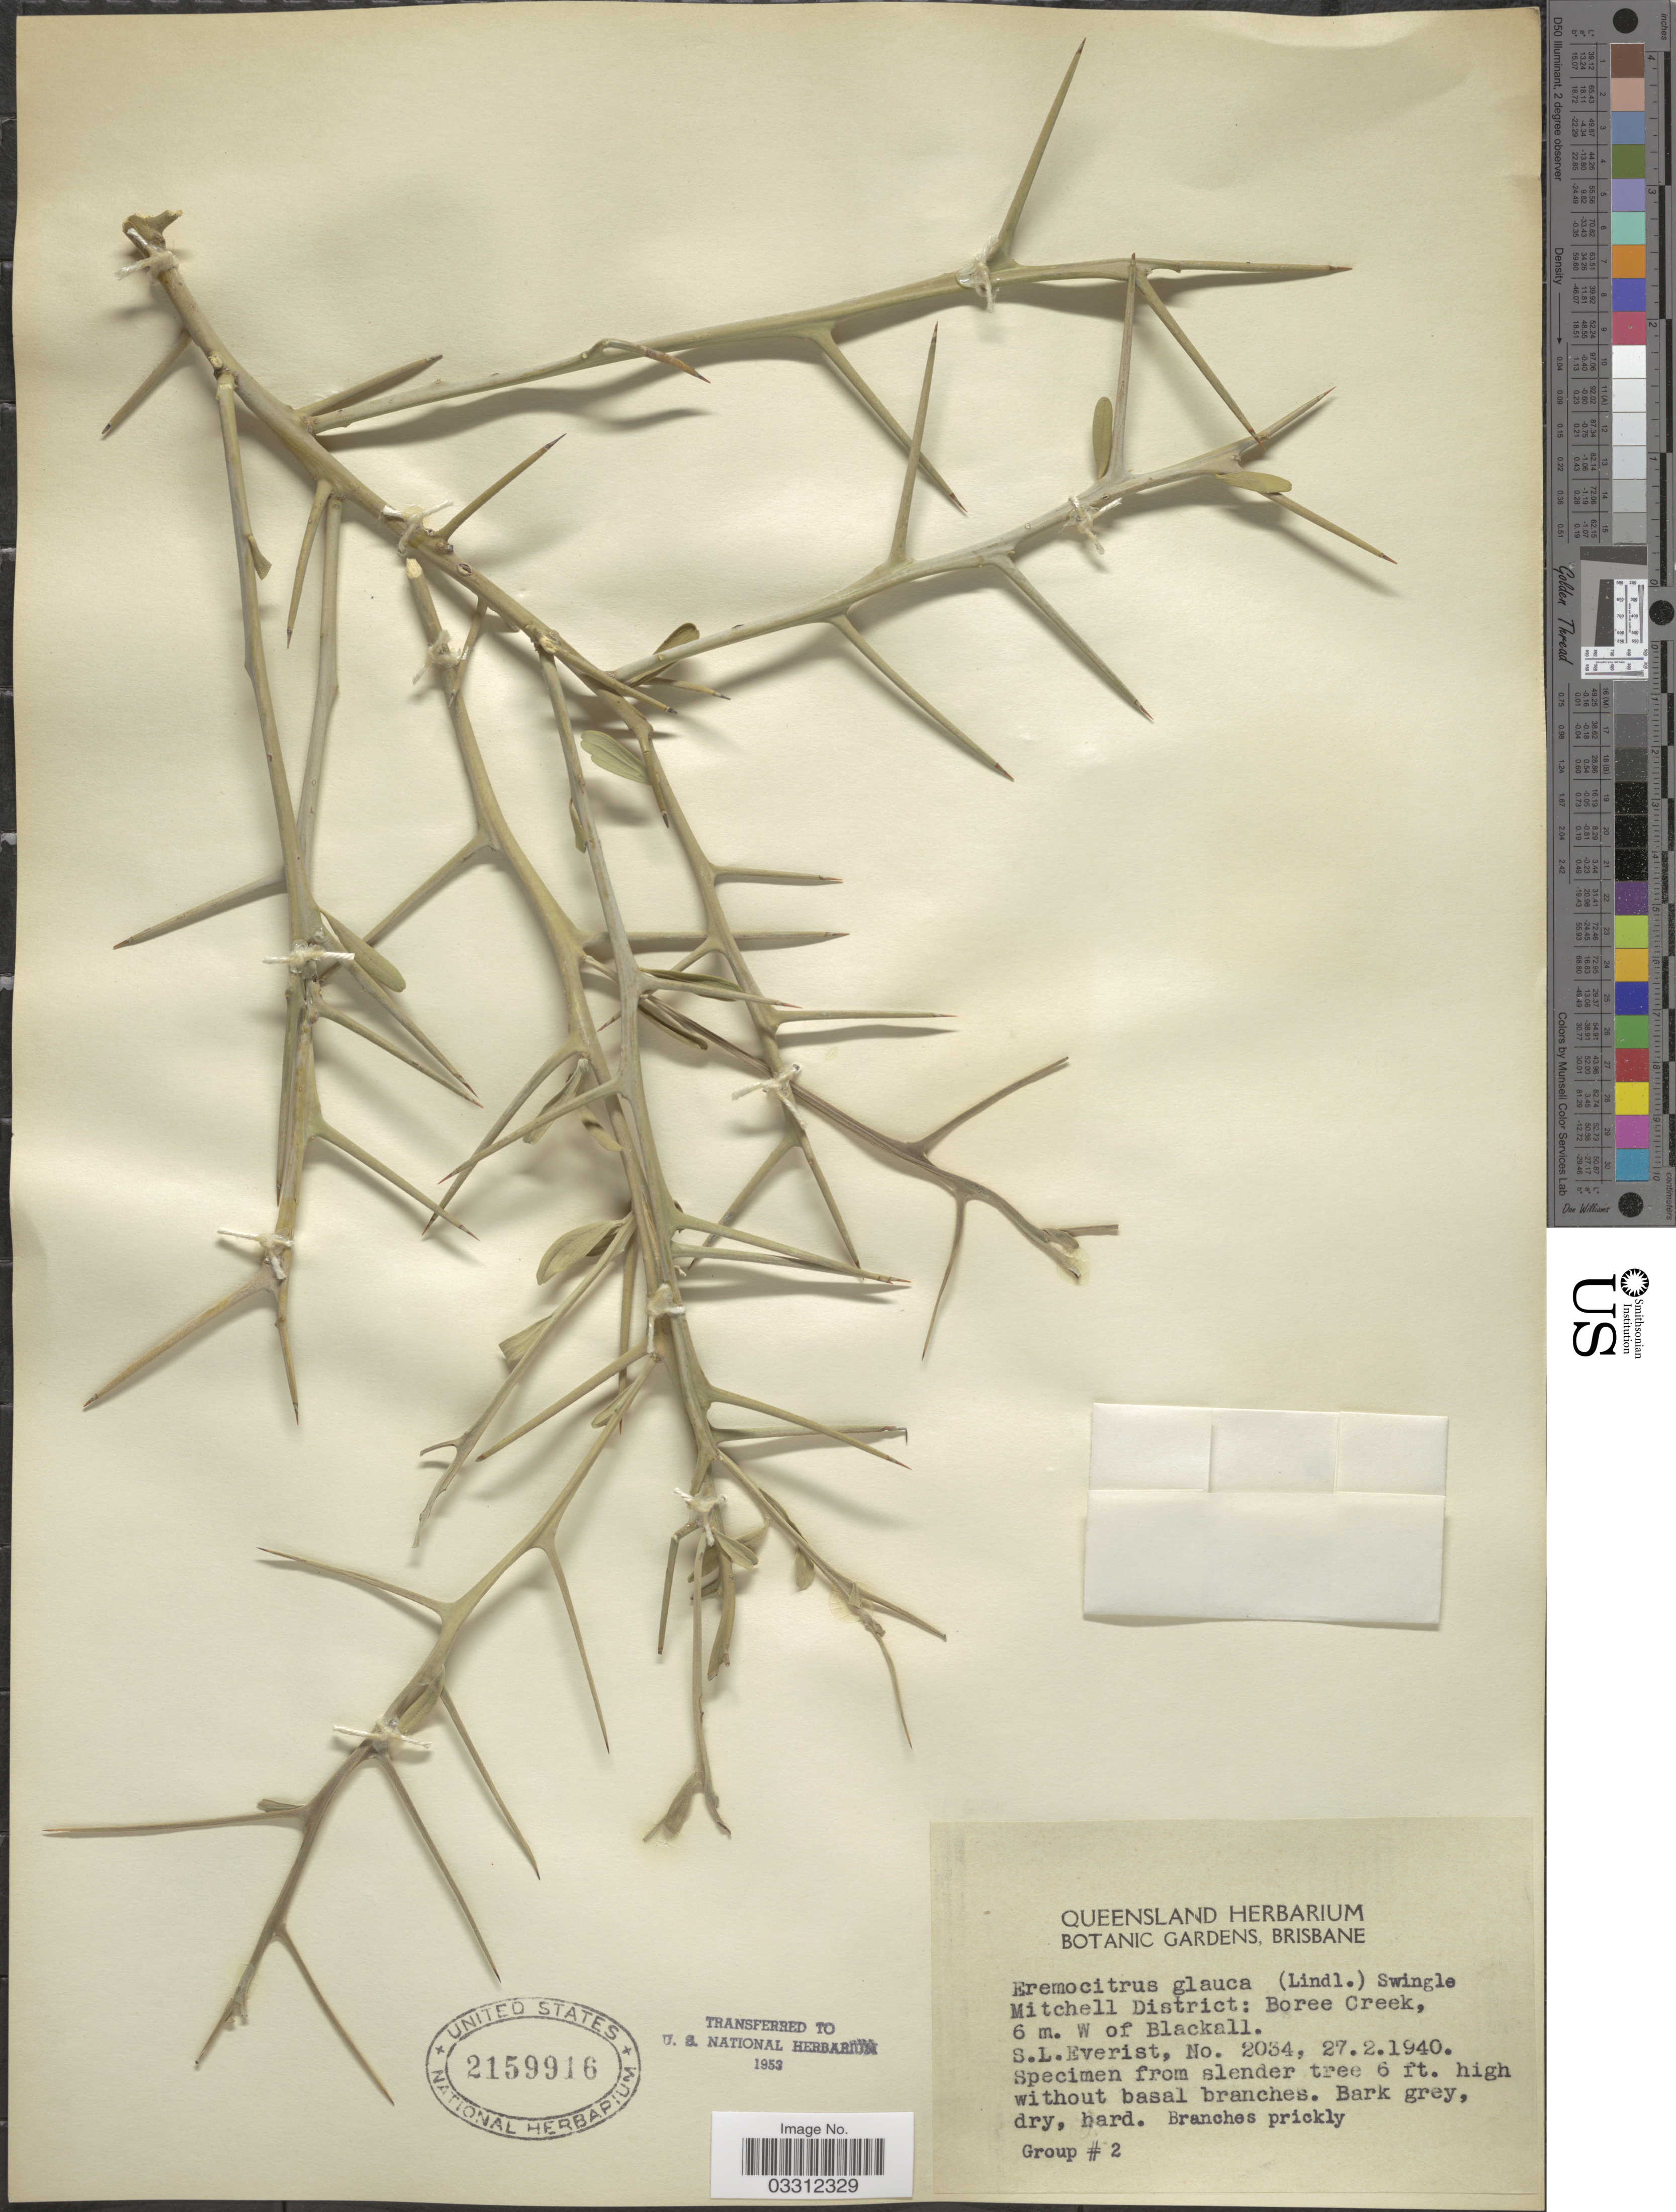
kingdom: Plantae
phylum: Tracheophyta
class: Magnoliopsida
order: Sapindales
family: Rutaceae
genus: Citrus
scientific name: Citrus glauca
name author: (Lindl.) Burkill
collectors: S. Everist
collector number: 2034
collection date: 1940-02-27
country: Australia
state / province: Queensland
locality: Mitchell District: Boree Creek, 6 m. W of Blackall.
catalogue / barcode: US 2159916